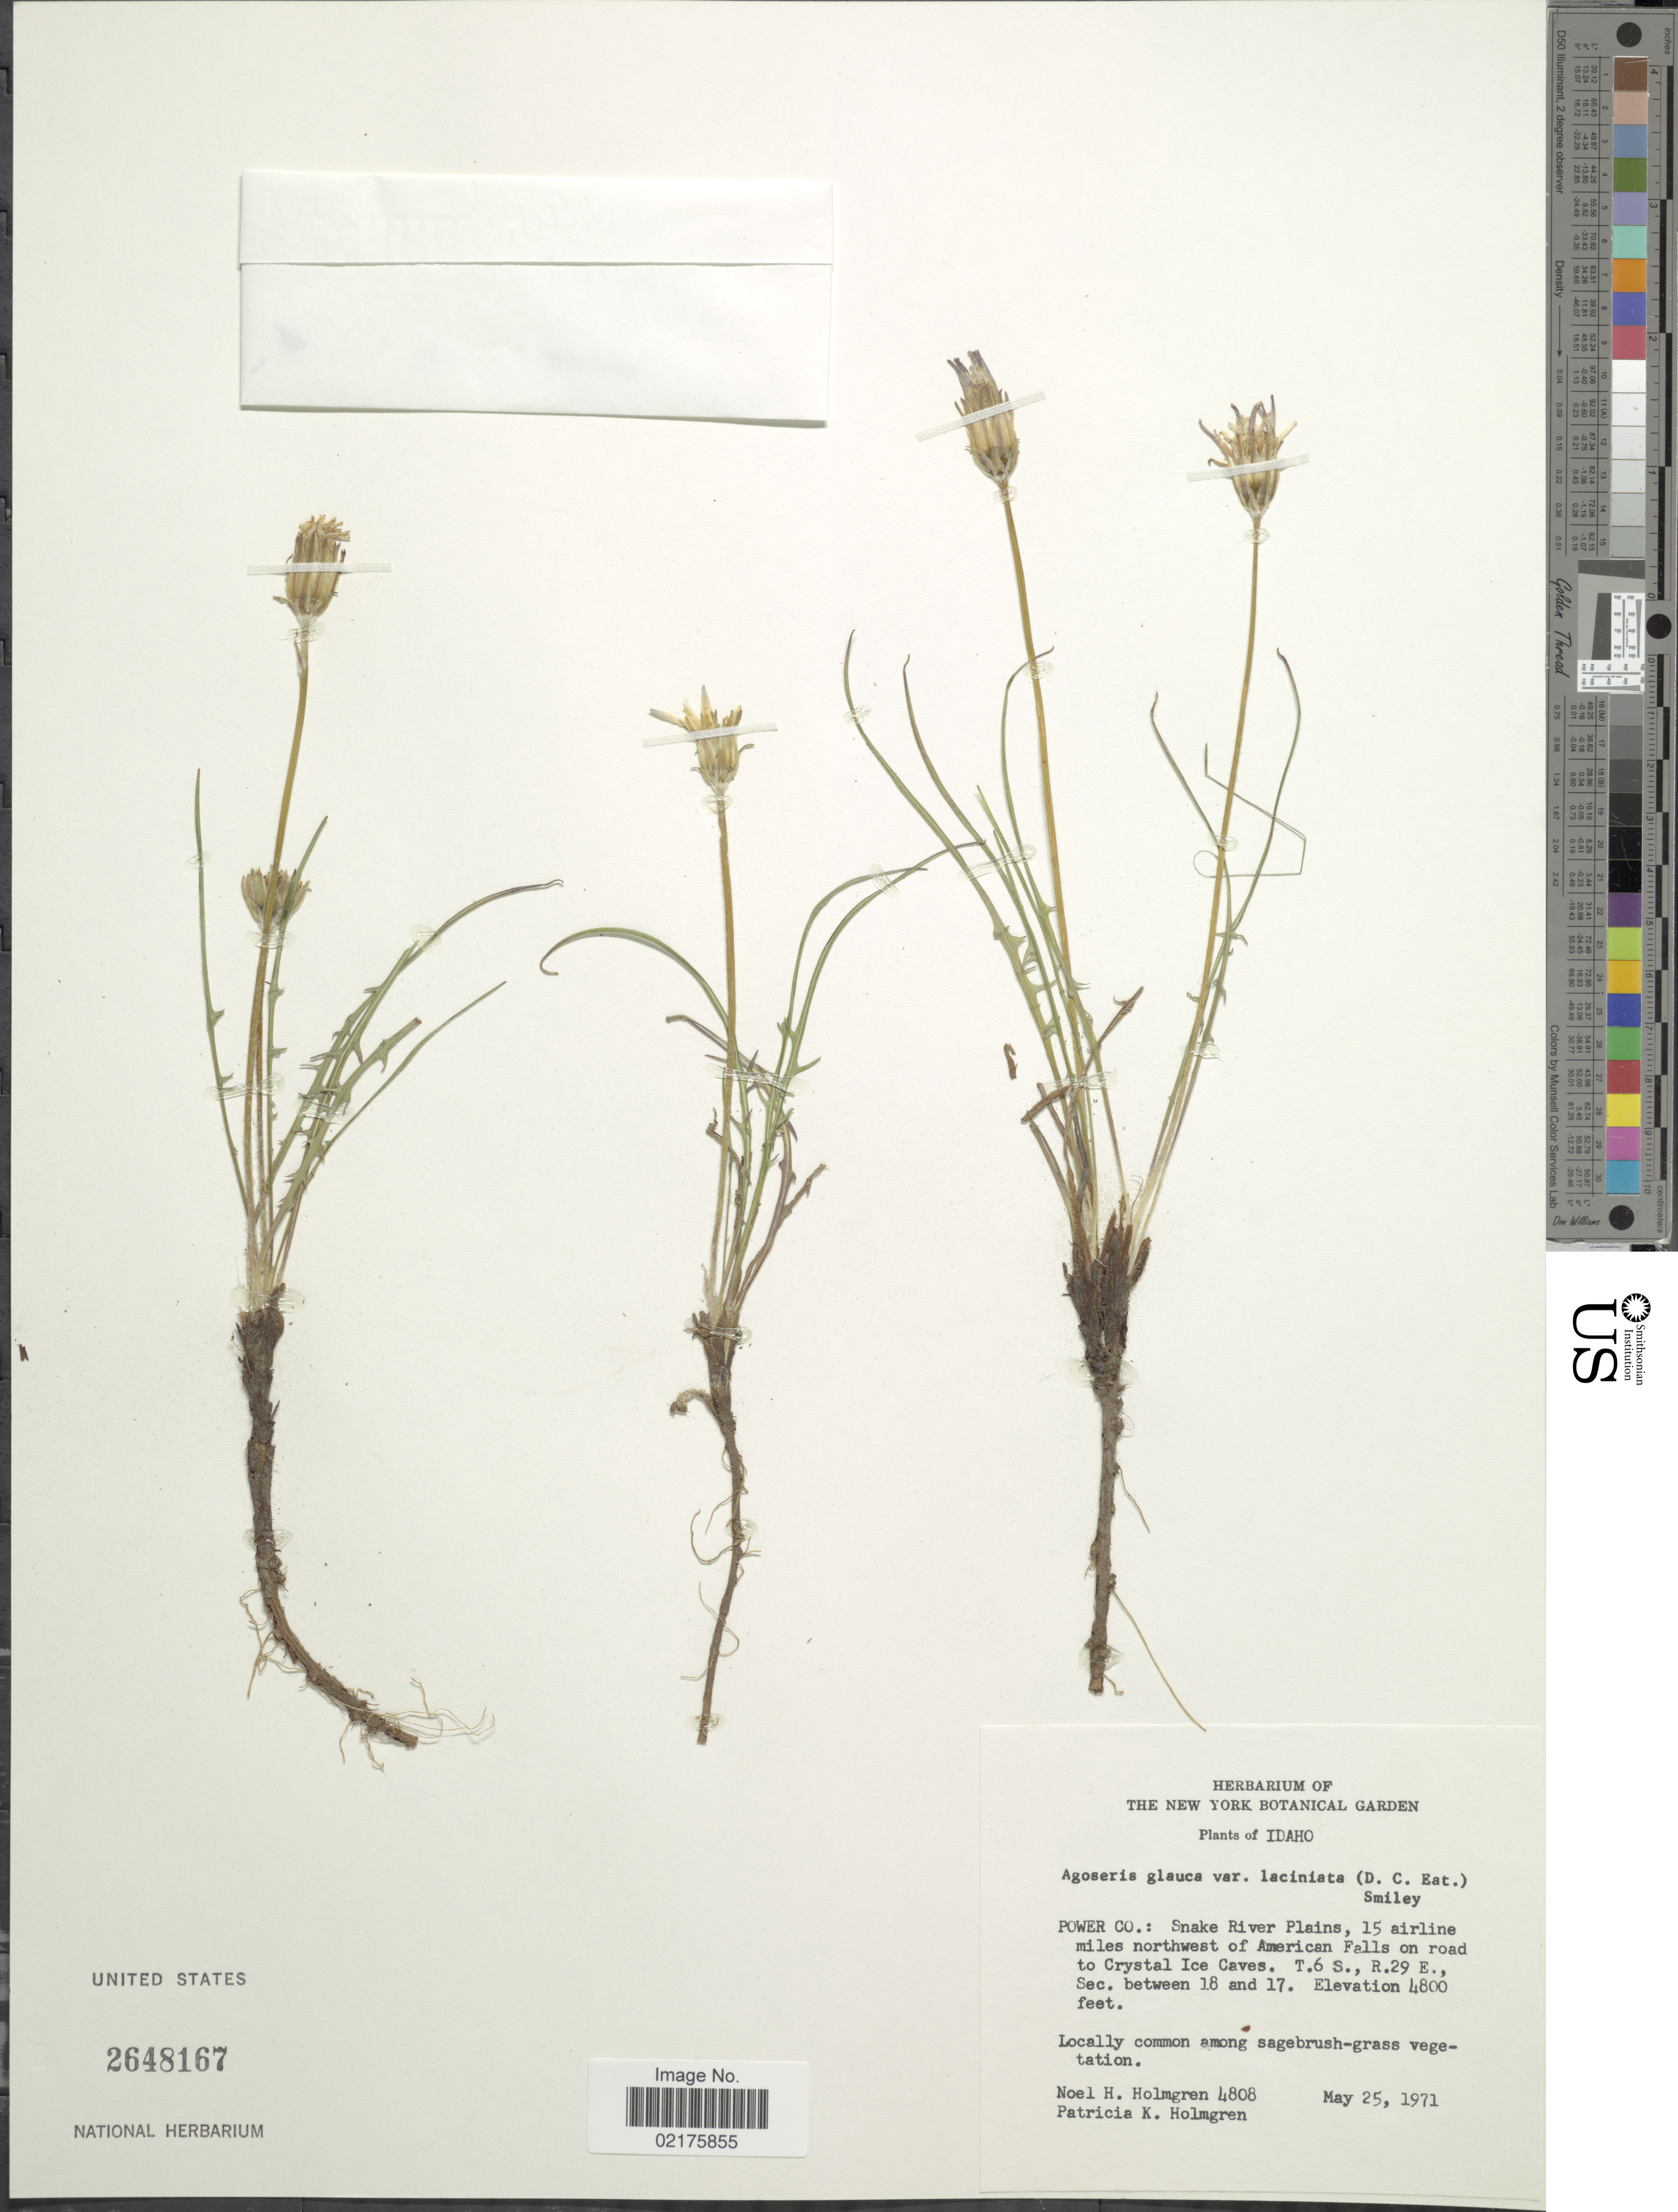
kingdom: Plantae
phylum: Tracheophyta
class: Magnoliopsida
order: Asterales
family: Asteraceae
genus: Agoseris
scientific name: Agoseris parviflora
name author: (Nutt.) D. Dietr.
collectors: A. H. Holmgren & P. K. Holmgren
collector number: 4808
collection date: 1971-05-25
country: United States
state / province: Idaho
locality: Power Co.: Snake River Plains, 15 airline miles northwest of American Falls on road to Crystal Ice Caves, T.6S., R.29E., Sec. between 18 and 17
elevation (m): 1463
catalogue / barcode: US 2648167